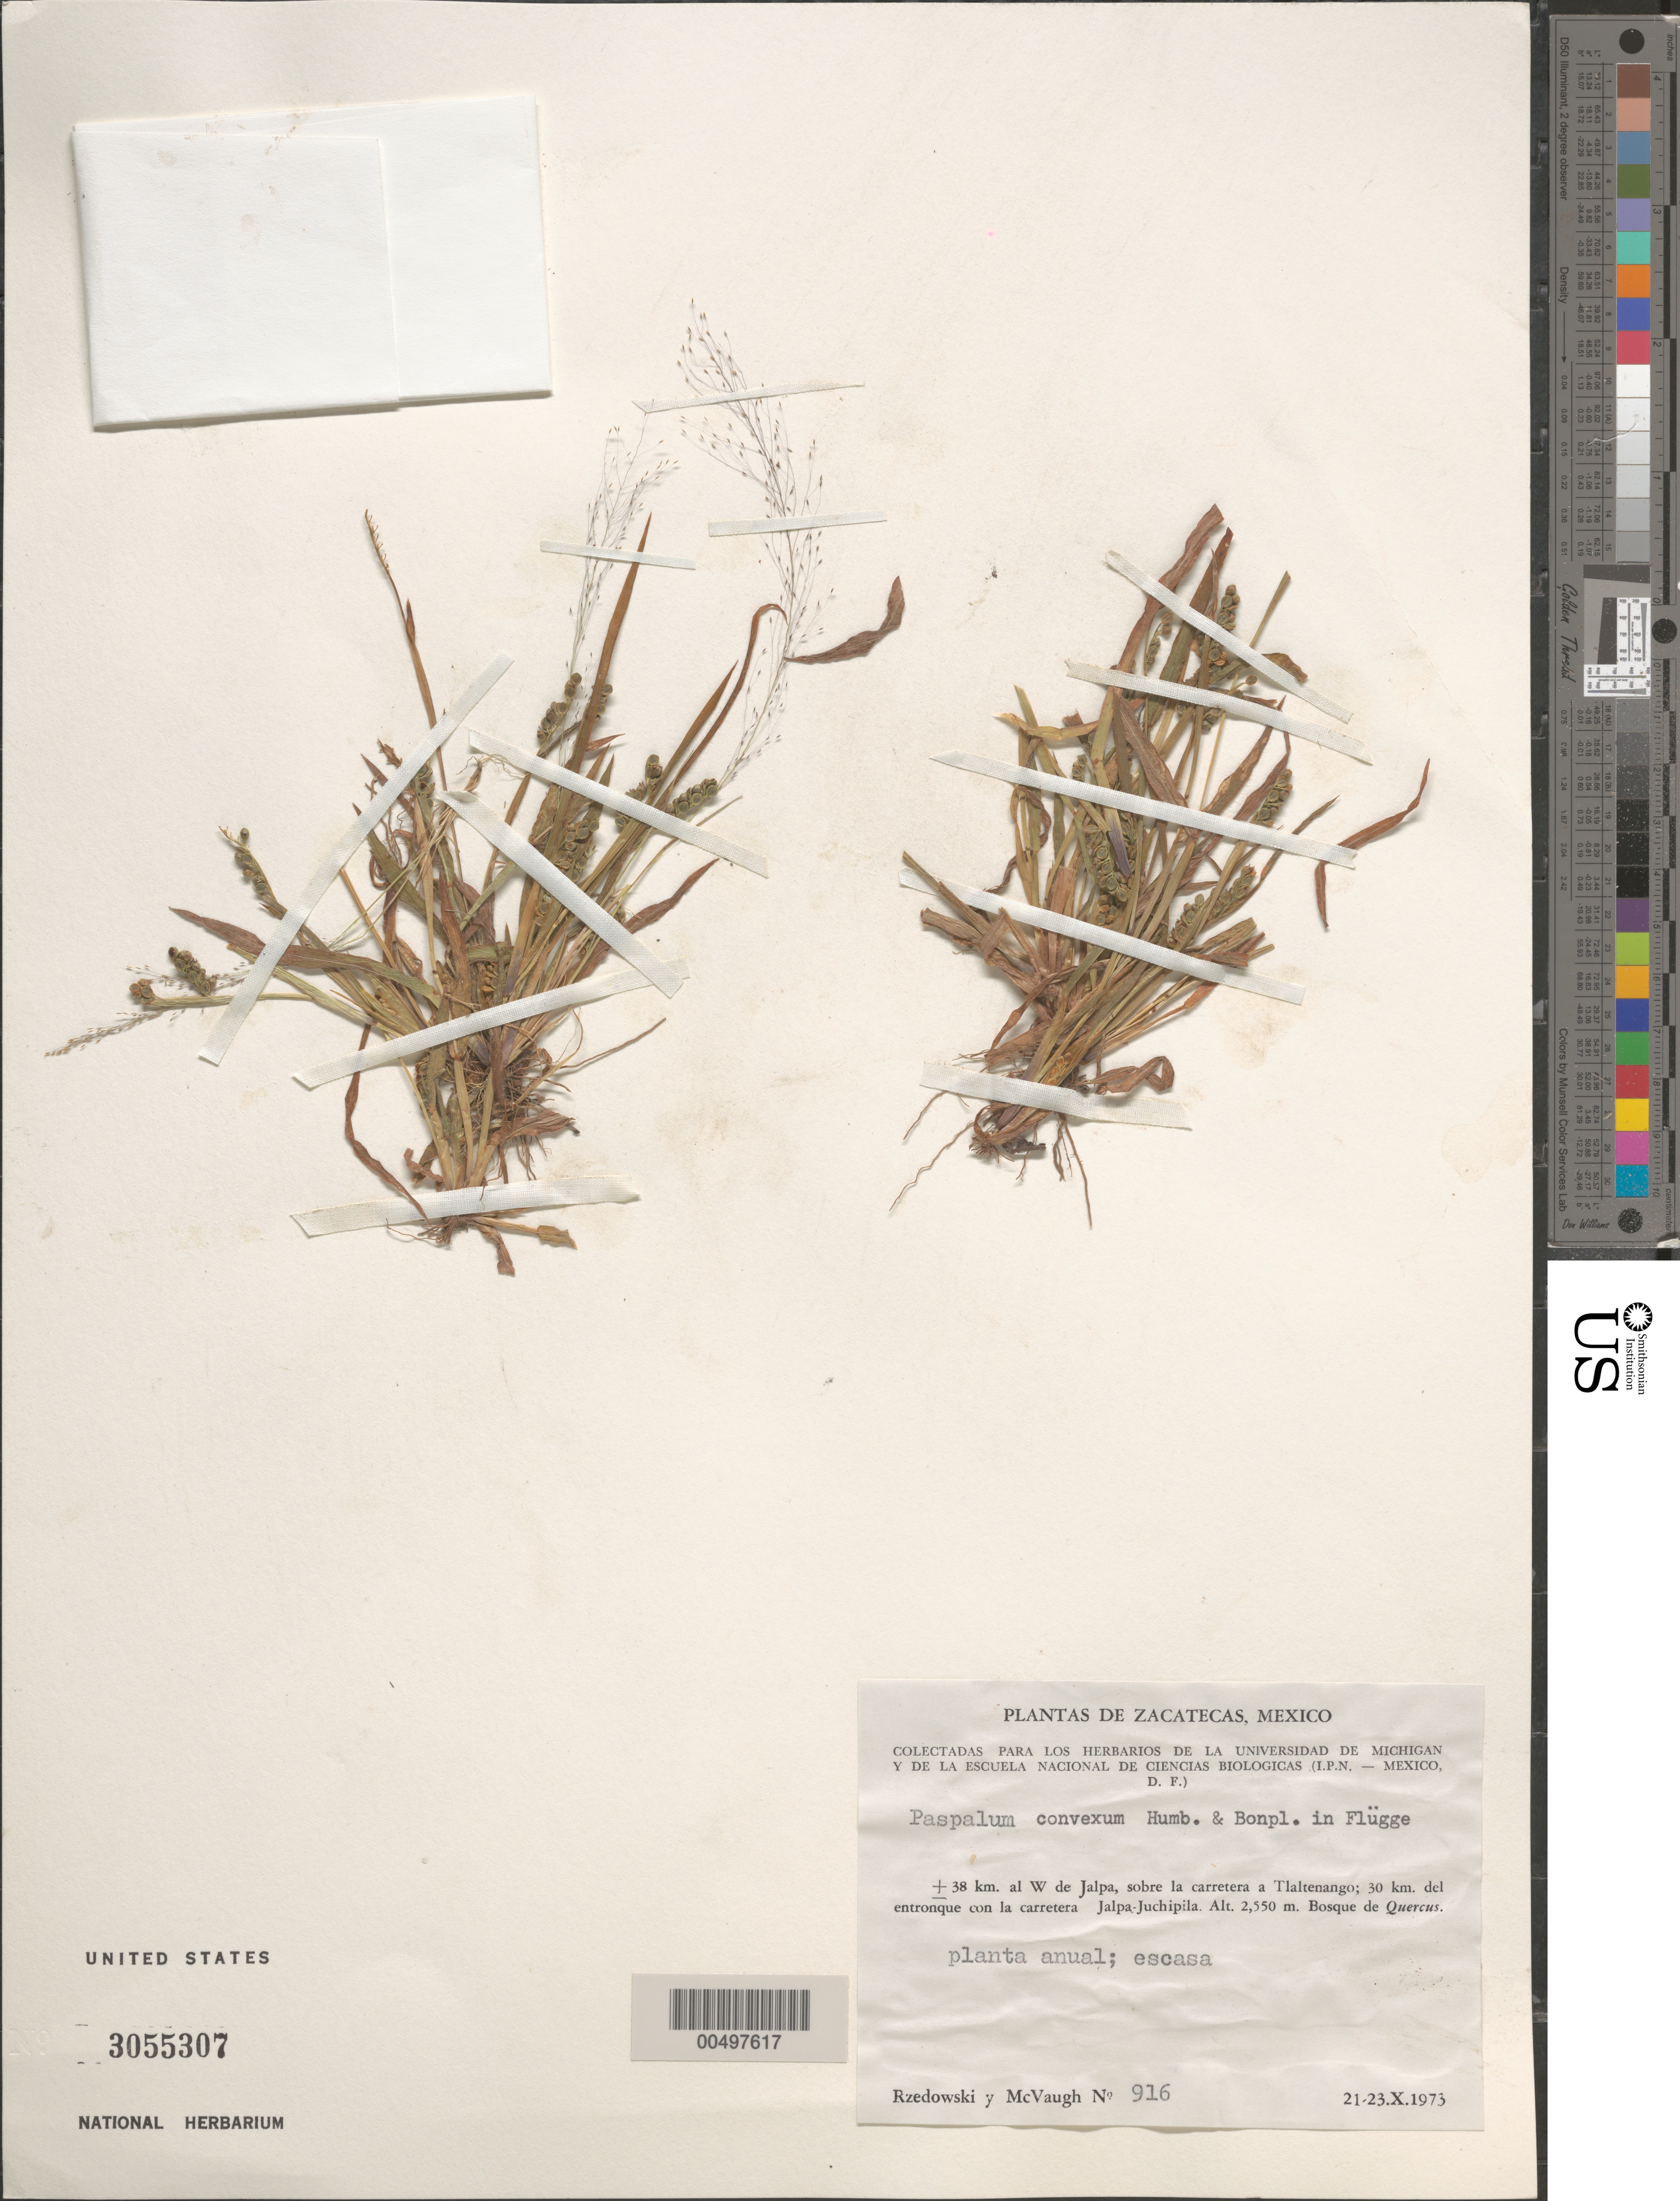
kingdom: Plantae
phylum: Tracheophyta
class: Liliopsida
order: Poales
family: Poaceae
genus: Paspalum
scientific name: Paspalum convexum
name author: Humb. & Bonpl. ex Flüggé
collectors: J. Rzedowski & R. McVaugh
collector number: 916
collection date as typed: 21 Oct 1973 to 23 Oct 1973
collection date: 1973-10-21/1973-10-23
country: Mexico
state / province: Zacatecas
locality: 38 km W de Jalpa, along the hwy to Tlaltenango, 30 km from the entronque with the Jalpa-Juchipila hwy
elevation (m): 2550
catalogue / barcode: US 3055307